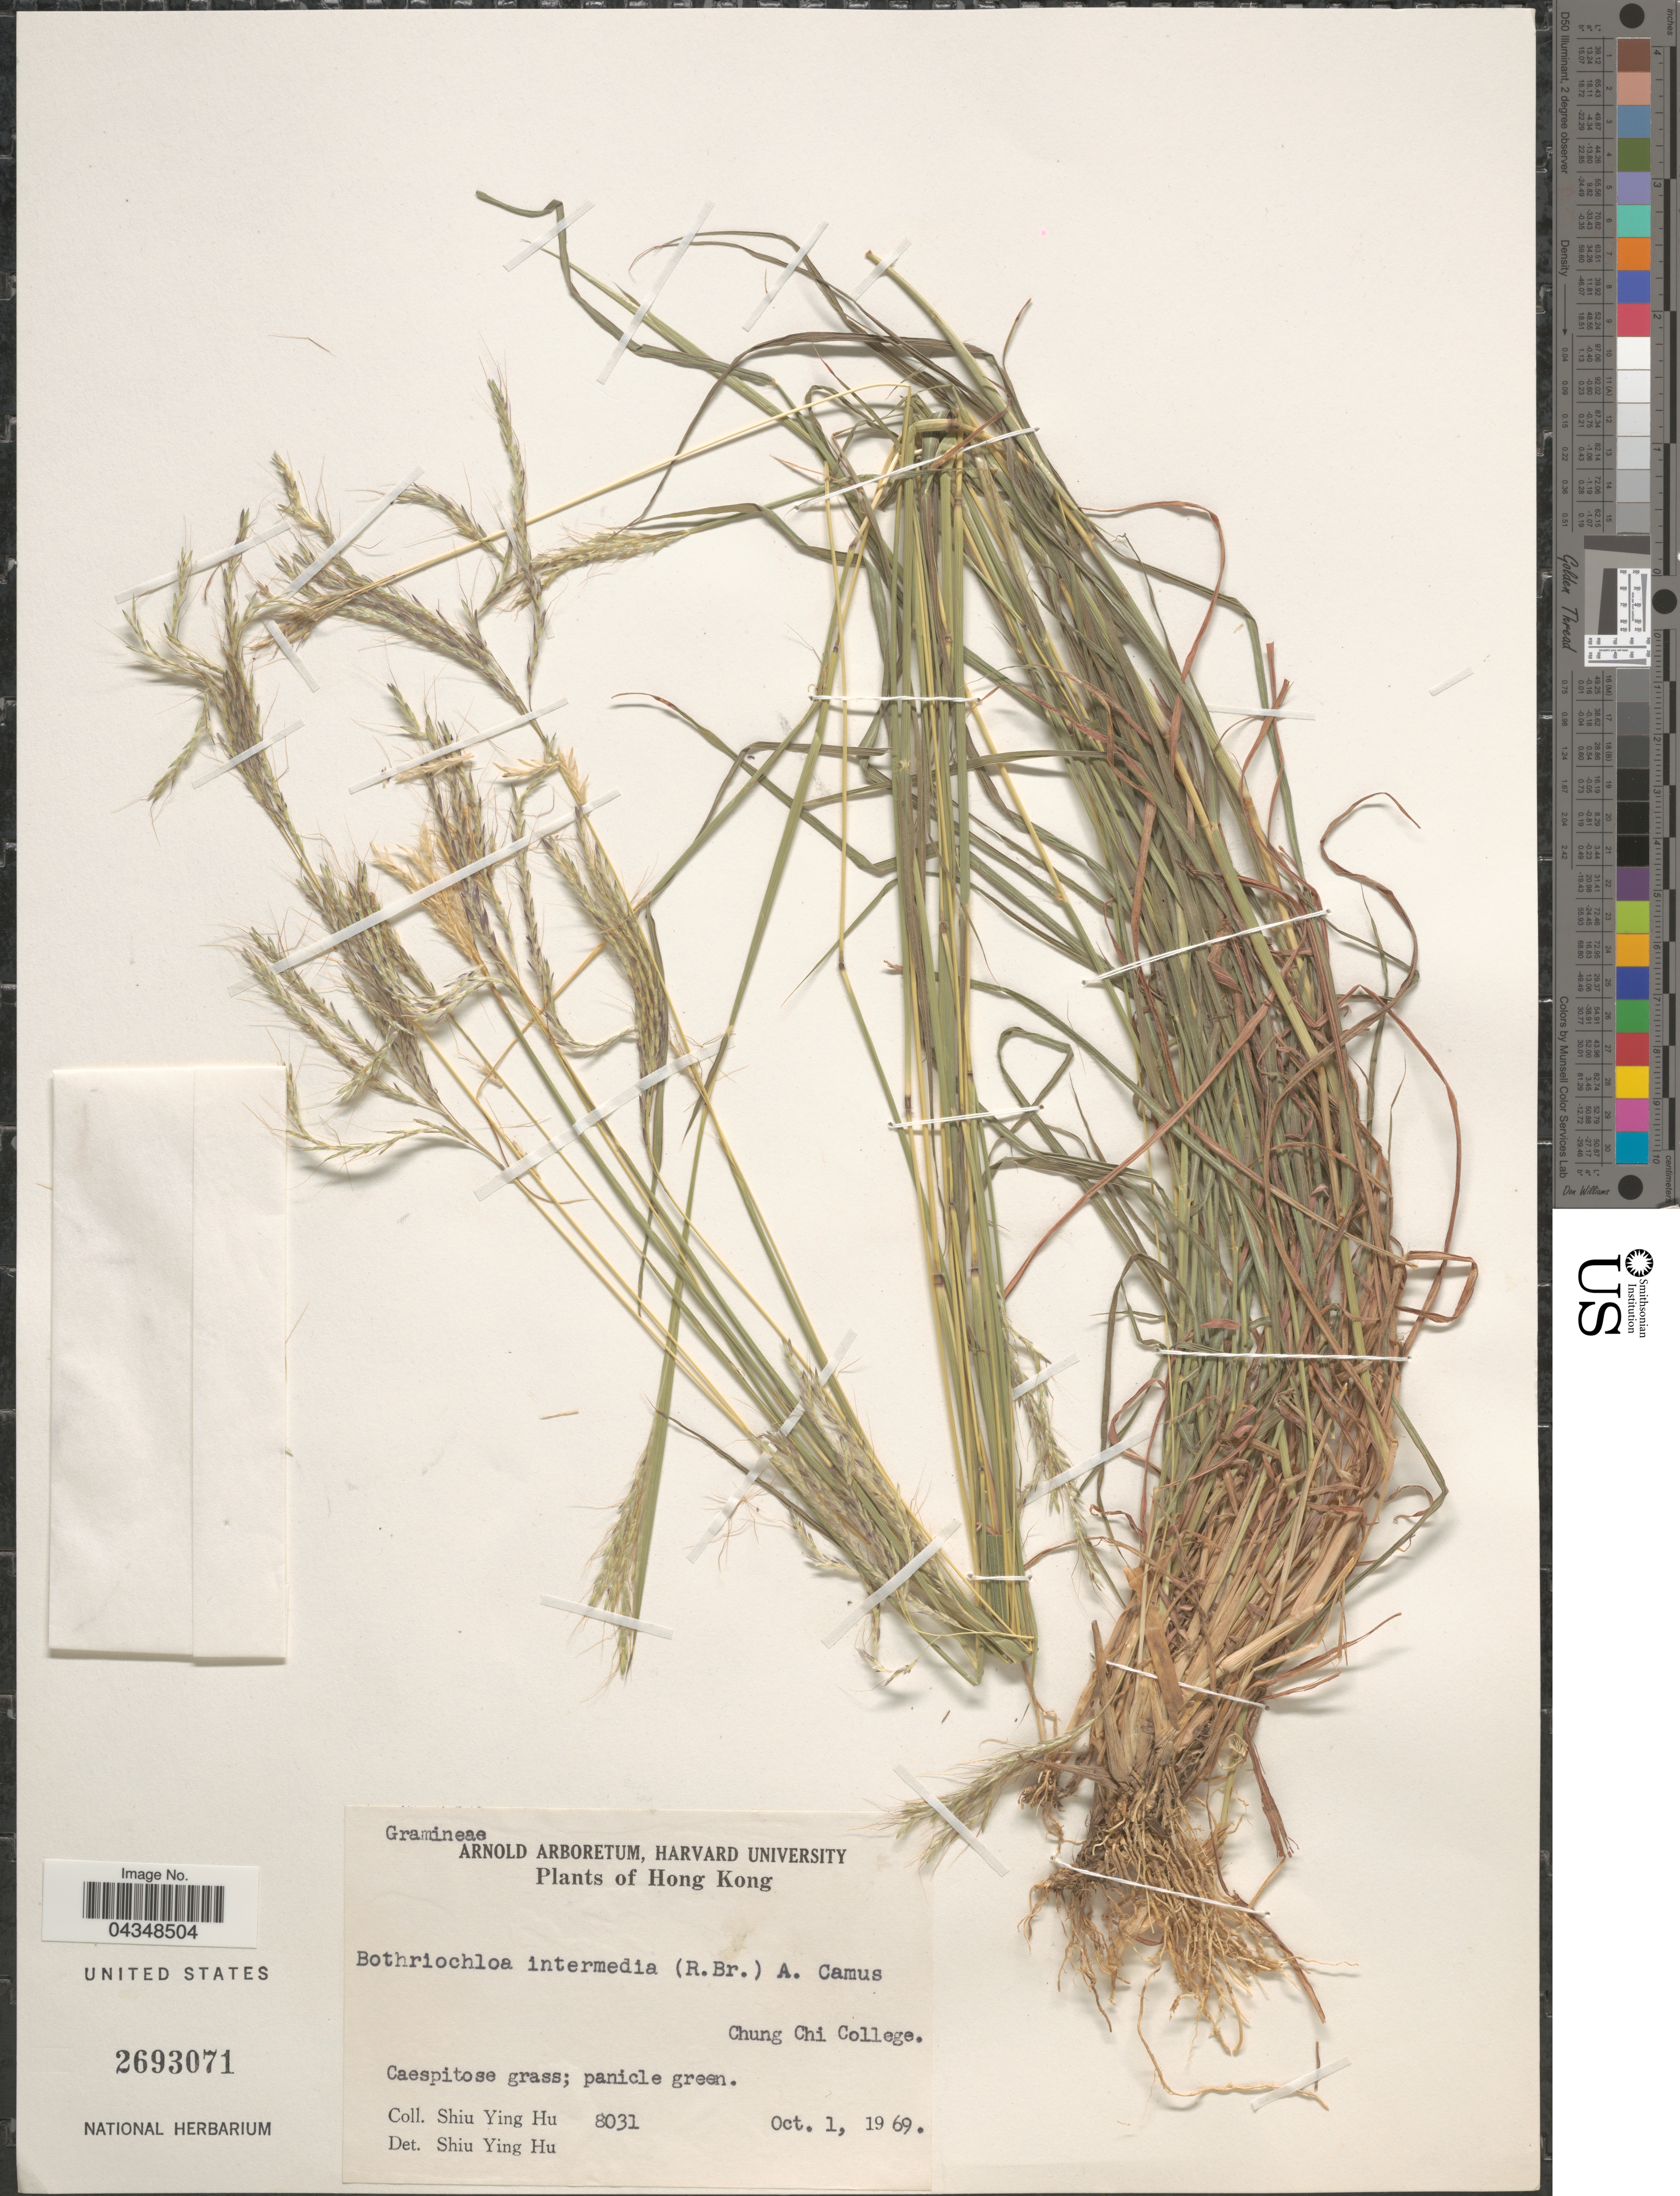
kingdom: Plantae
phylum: Tracheophyta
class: Liliopsida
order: Poales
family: Poaceae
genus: Bothriochloa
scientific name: Bothriochloa bladhii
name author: (Retz.) S.T. Blake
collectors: S. Y. Hu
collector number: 8031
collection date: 1969-10-01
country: China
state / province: Hong Kong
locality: Chung Chi College.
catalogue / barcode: US 2693071